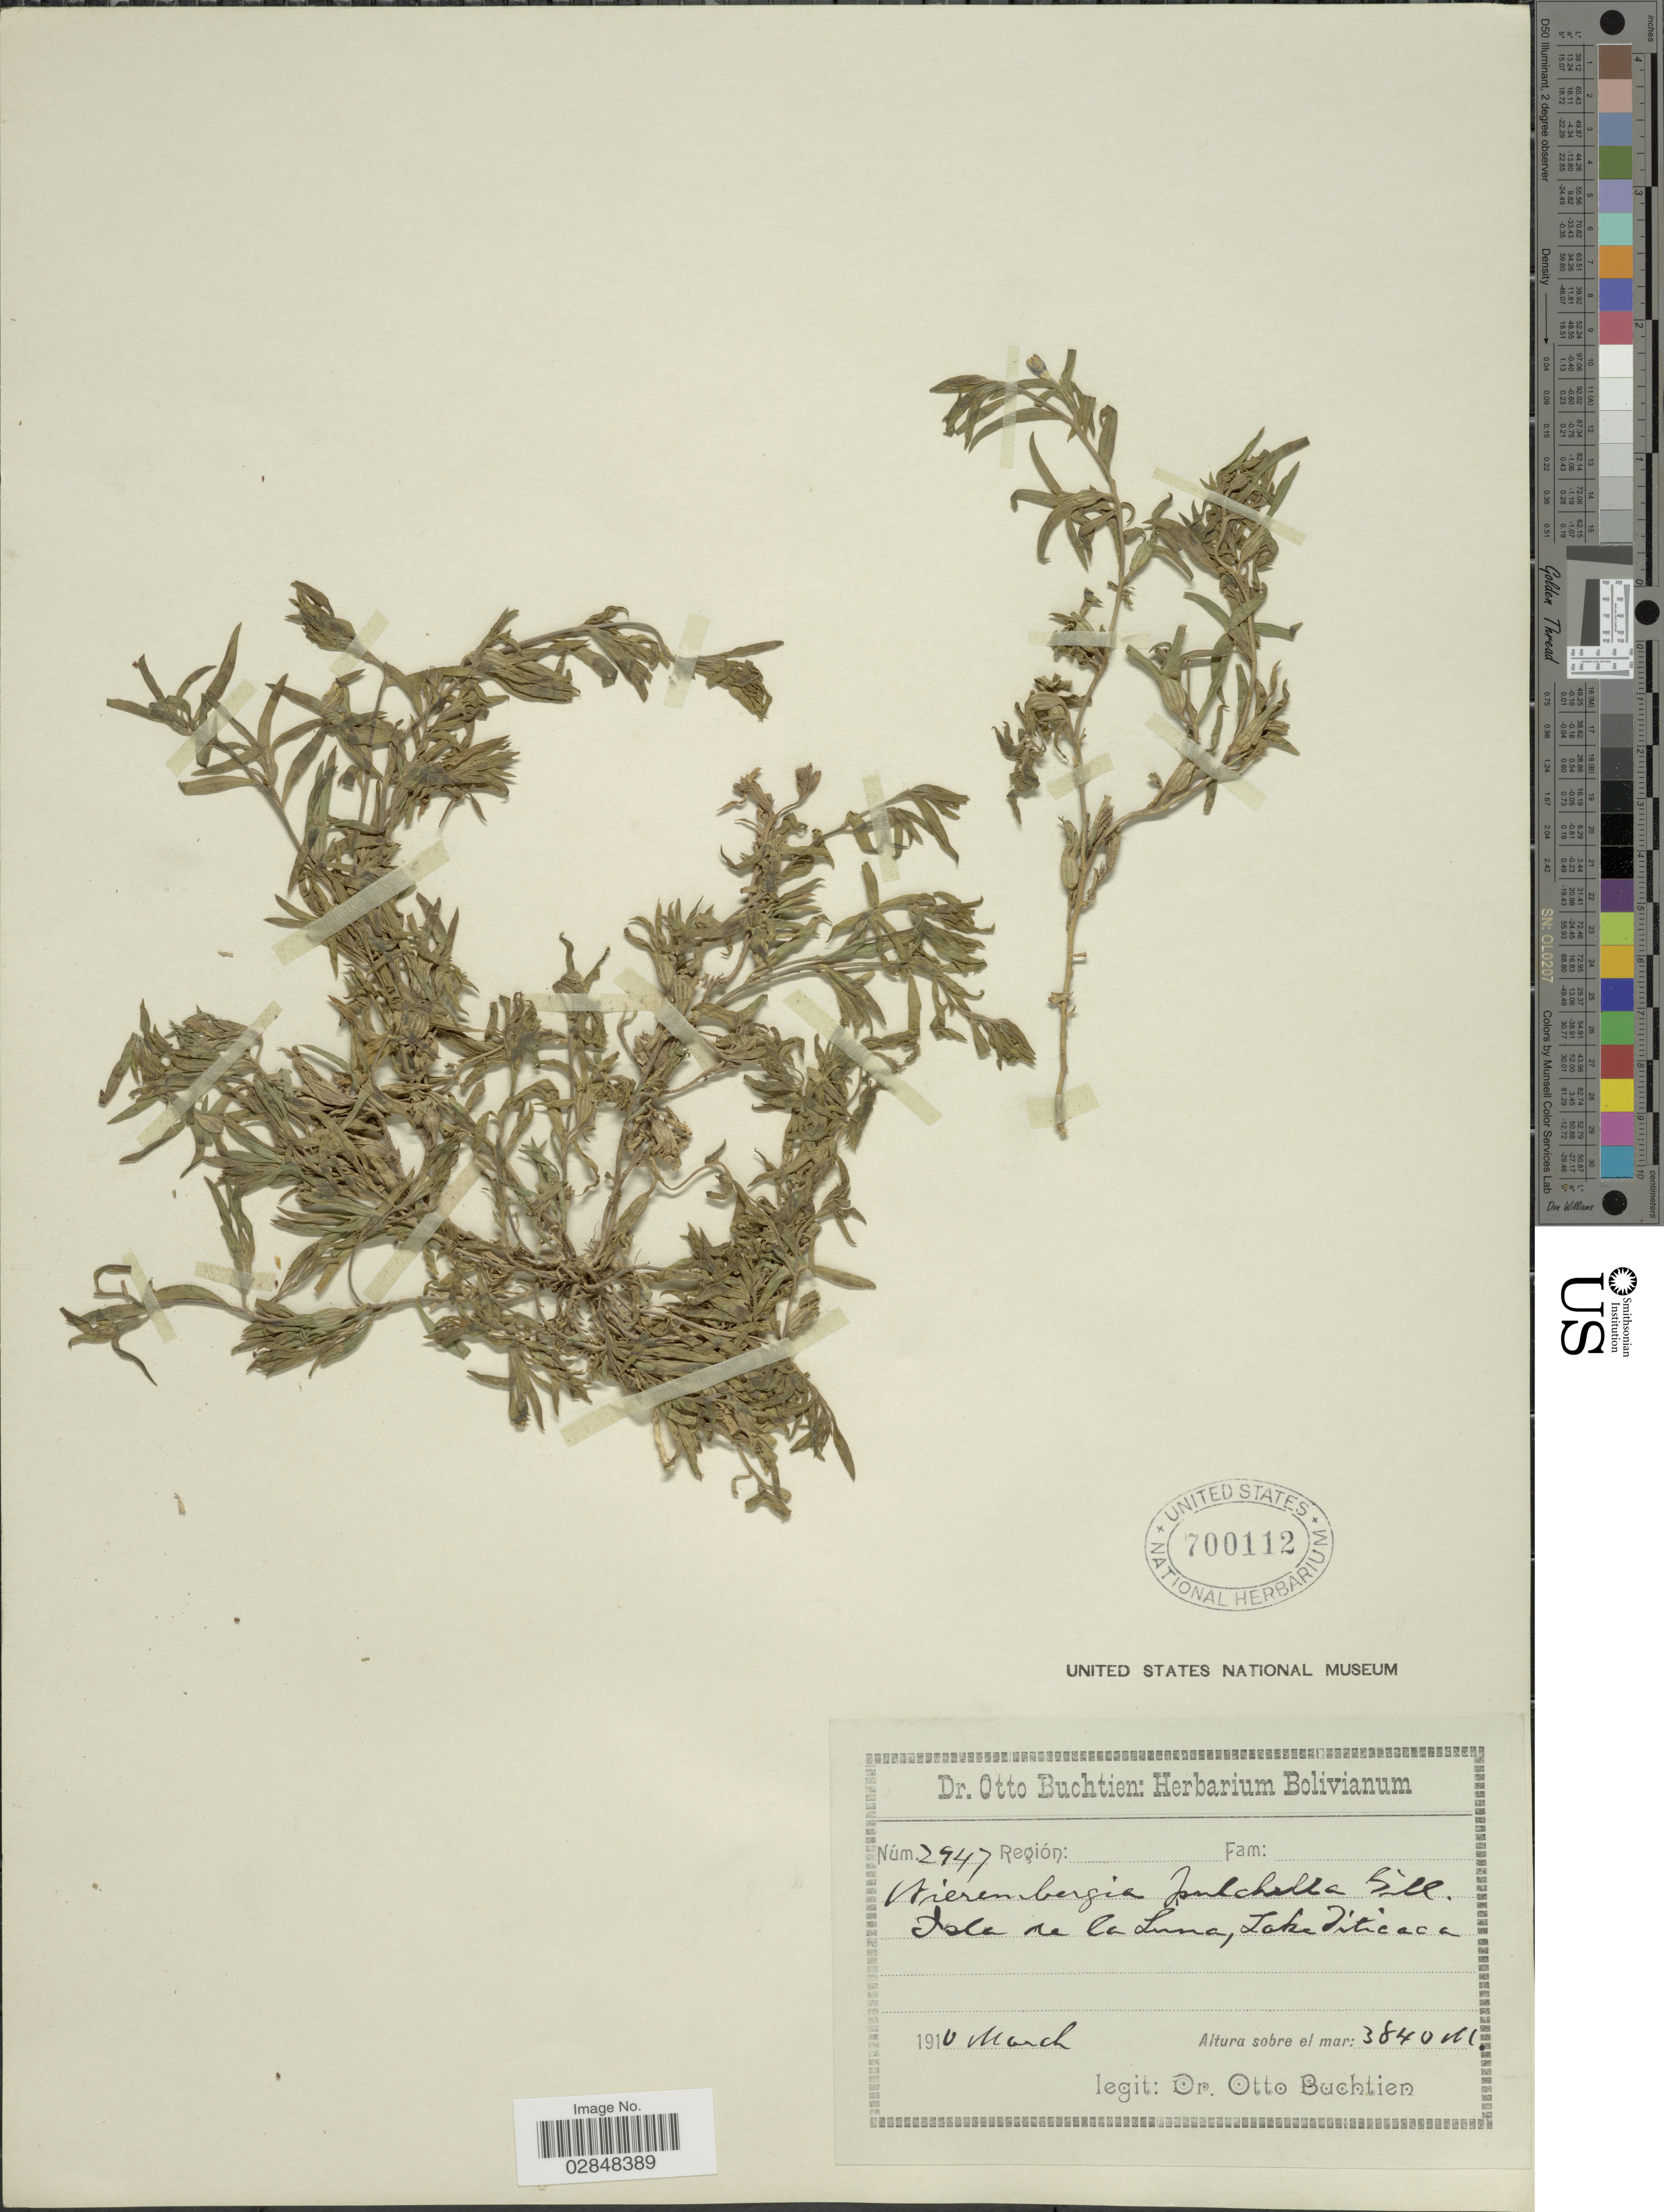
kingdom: Plantae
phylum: Tracheophyta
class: Magnoliopsida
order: Solanales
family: Solanaceae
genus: Nierembergia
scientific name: Nierembergia pulchella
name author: Miers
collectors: O. Buchtien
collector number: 2947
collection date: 1910-03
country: Bolivia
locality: Isla de la Luna, Lake Titicaca.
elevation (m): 3840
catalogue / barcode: US 700112